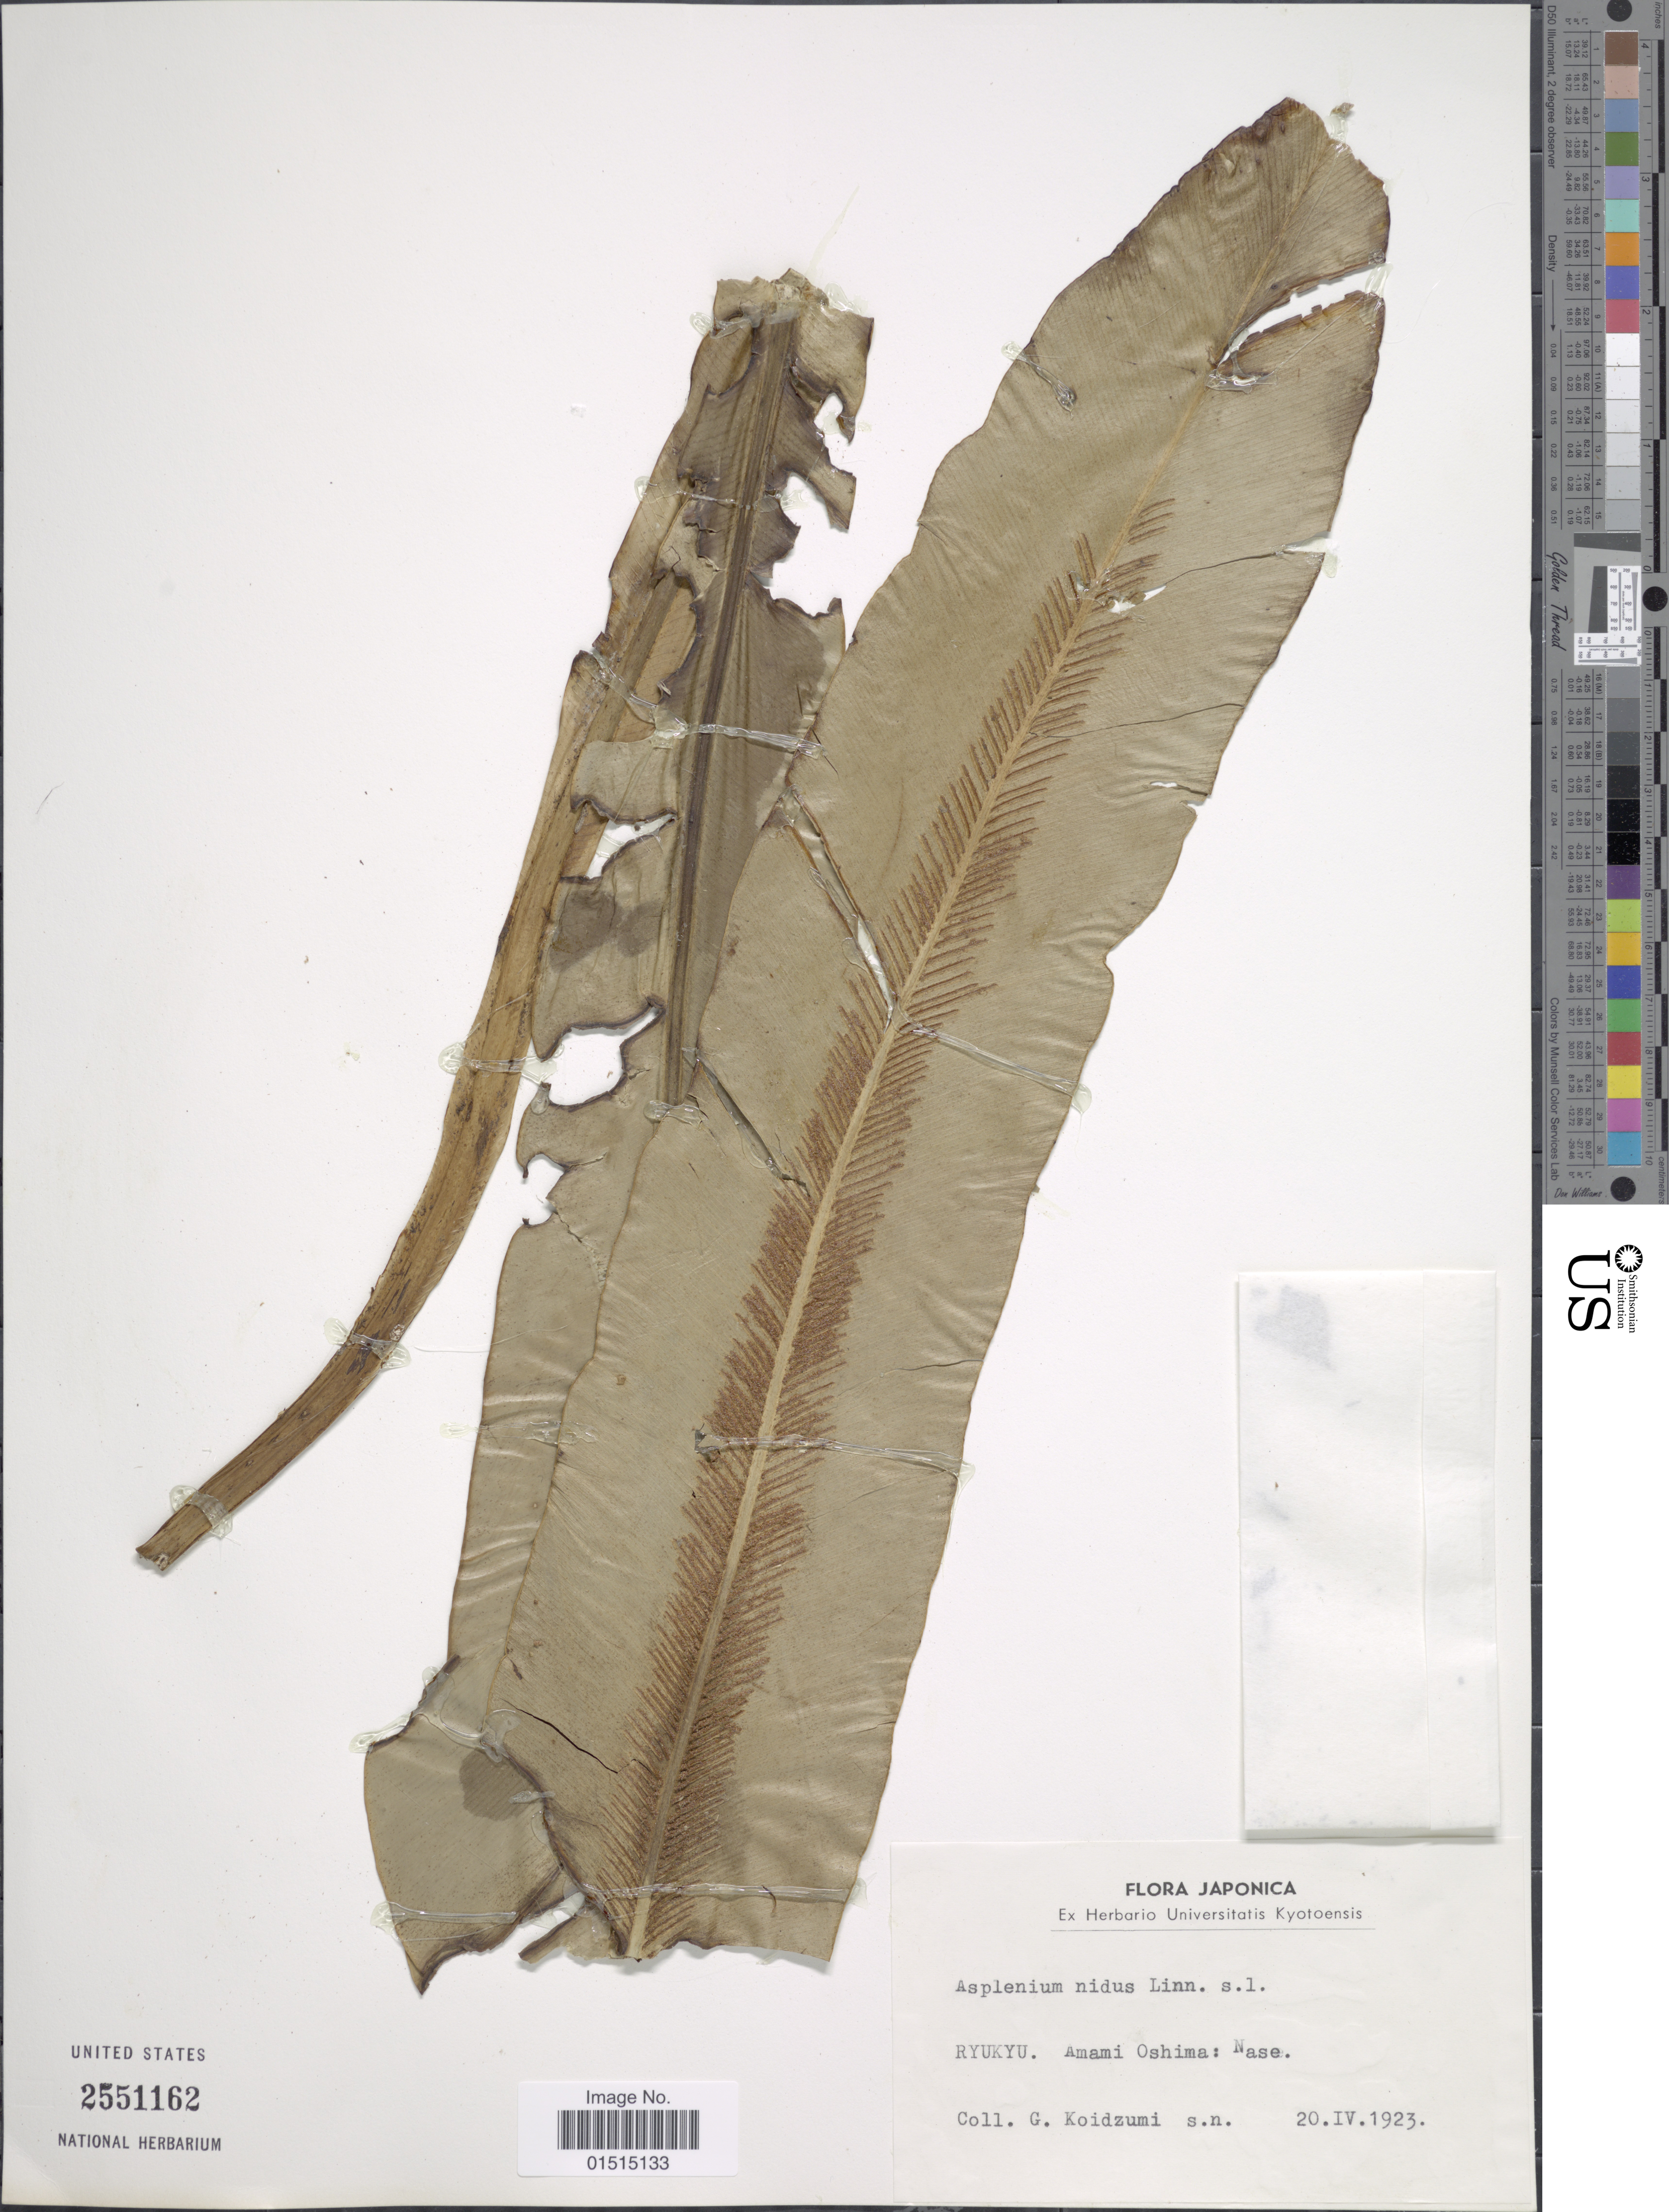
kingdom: Plantae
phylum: Tracheophyta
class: Polypodiopsida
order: Polypodiales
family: Aspleniaceae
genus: Asplenium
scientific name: Asplenium nidus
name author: L.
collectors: G. Koidzumi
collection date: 1923-04-20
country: Japan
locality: Ryukyu, Amami Oshima: Nase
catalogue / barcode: US 2551162